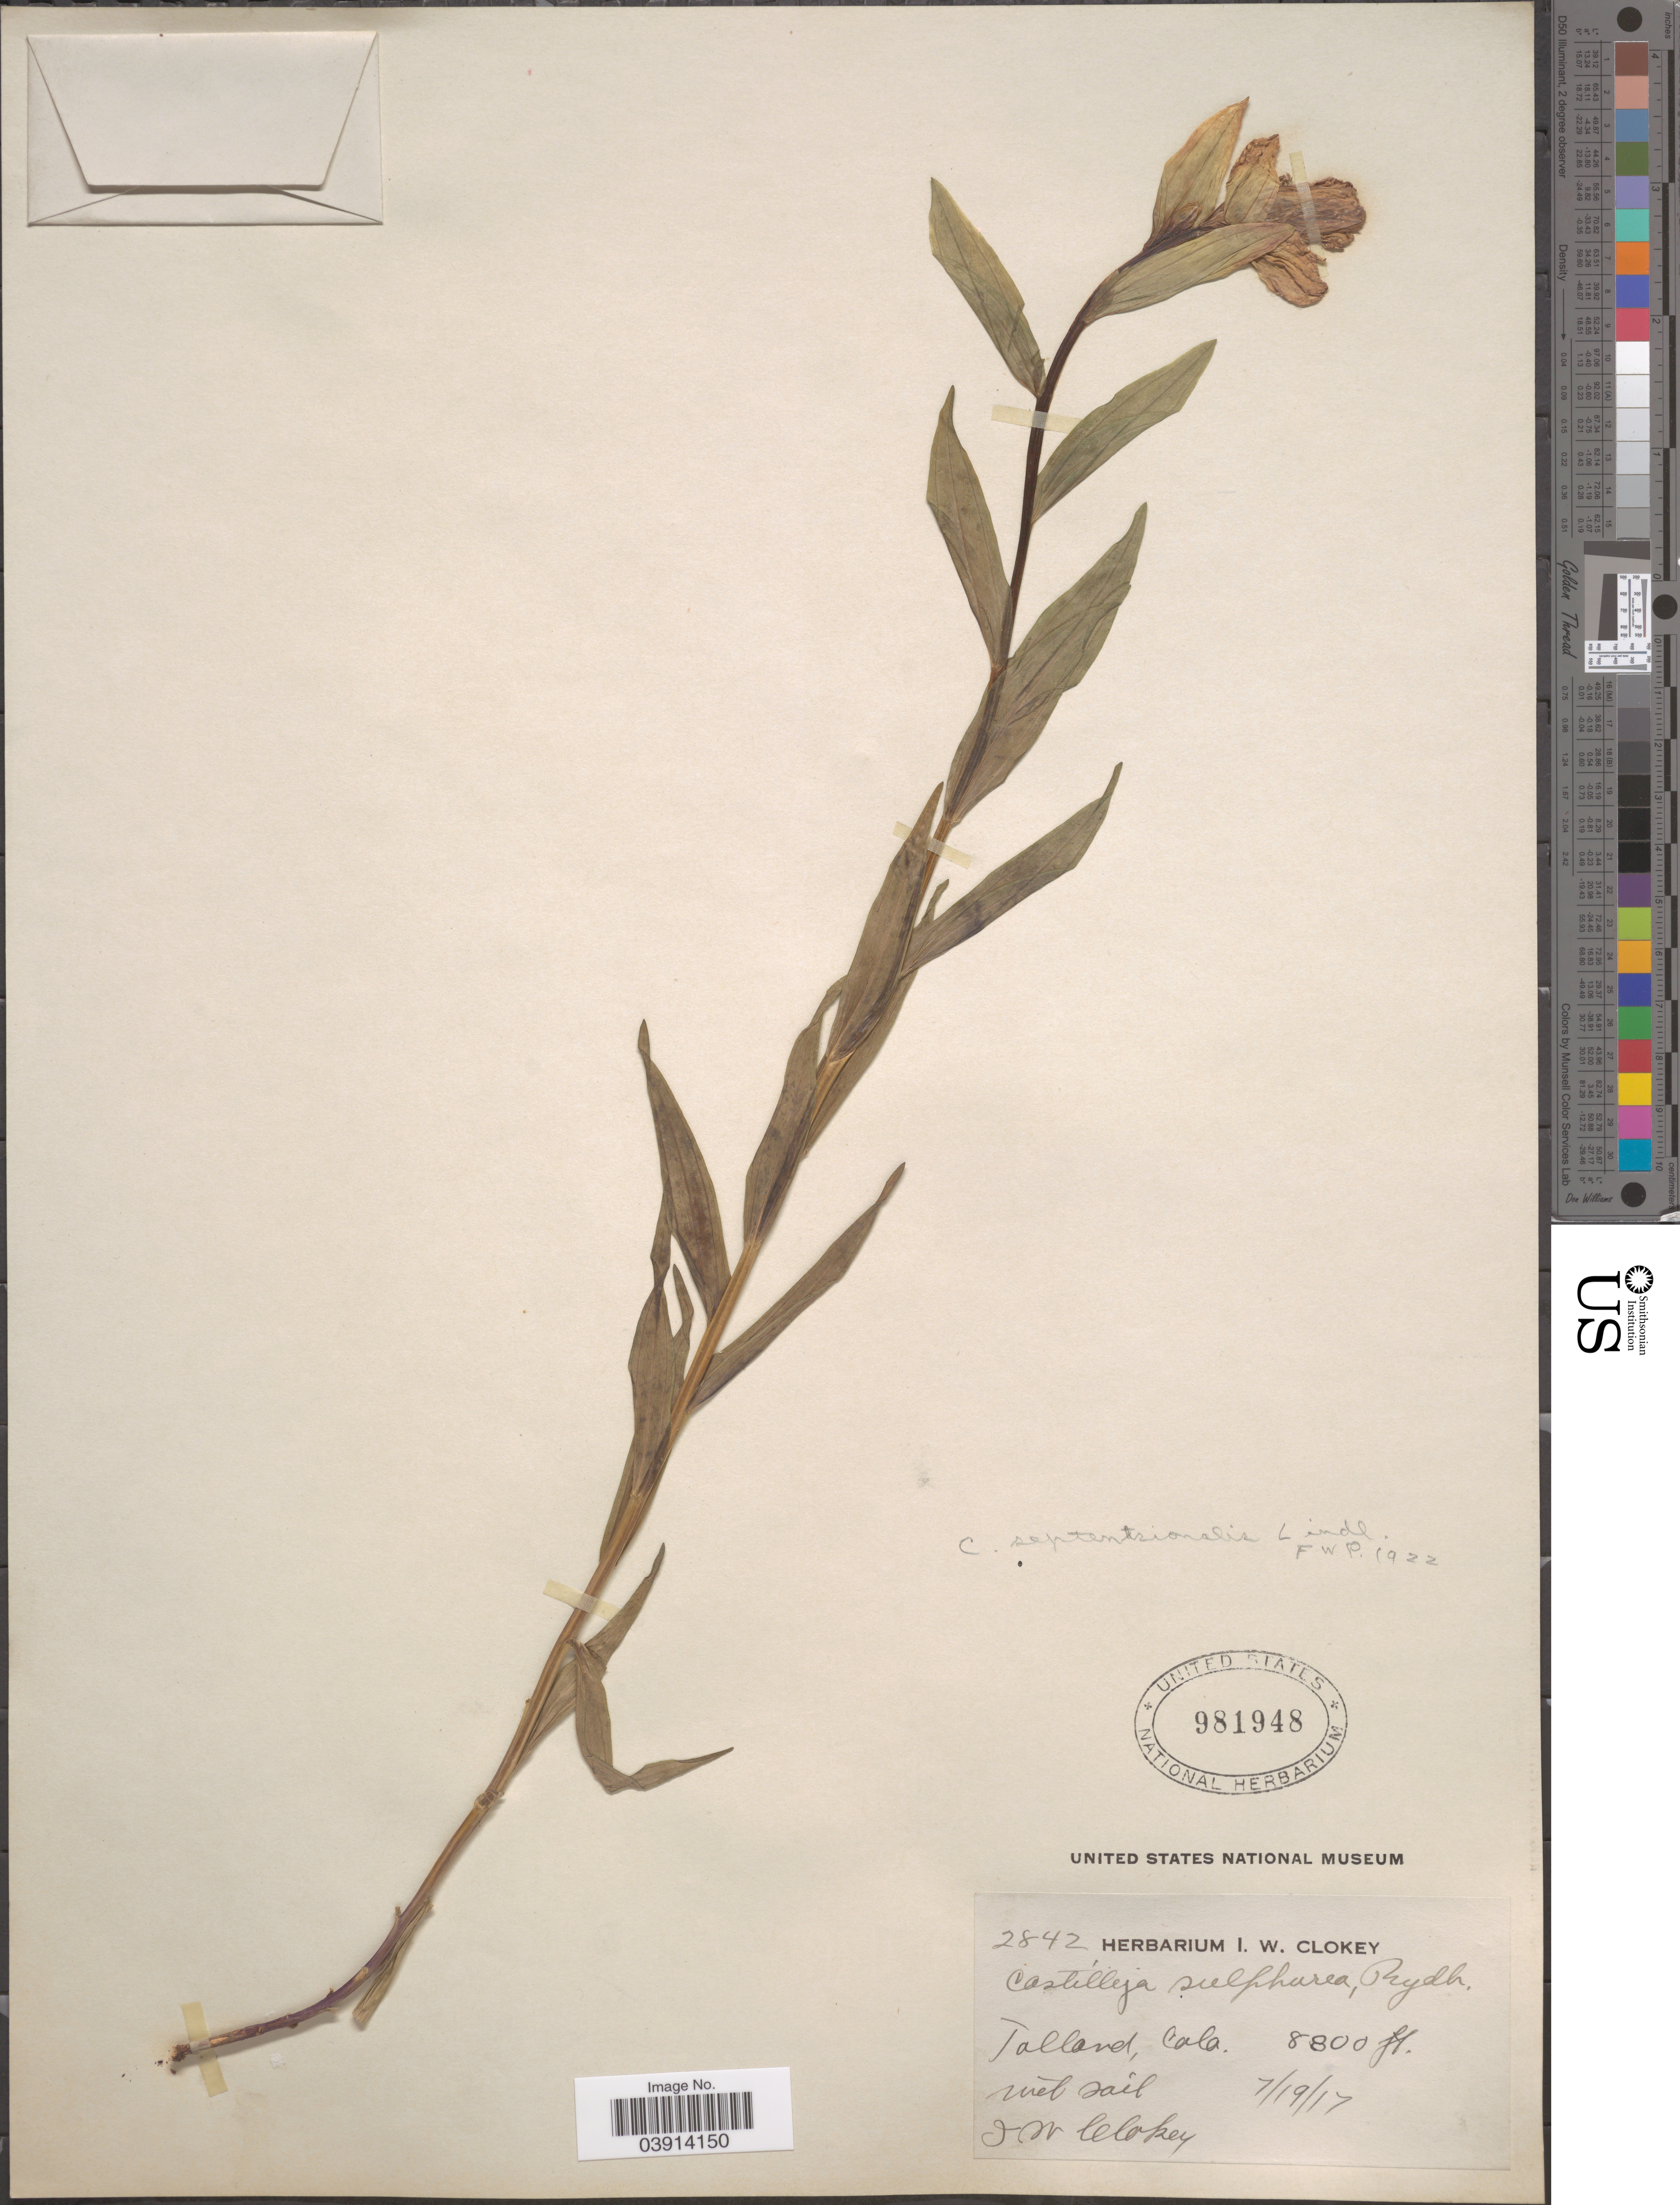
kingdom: Plantae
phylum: Tracheophyta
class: Magnoliopsida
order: Lamiales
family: Orobanchaceae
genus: Castilleja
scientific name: Castilleja septentrionalis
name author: Lindl.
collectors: I. W. Clokey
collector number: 2842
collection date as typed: Transcribed d/m/y: 19/7/17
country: United States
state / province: Colorado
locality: Tolland.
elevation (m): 2682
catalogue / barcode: US 981948